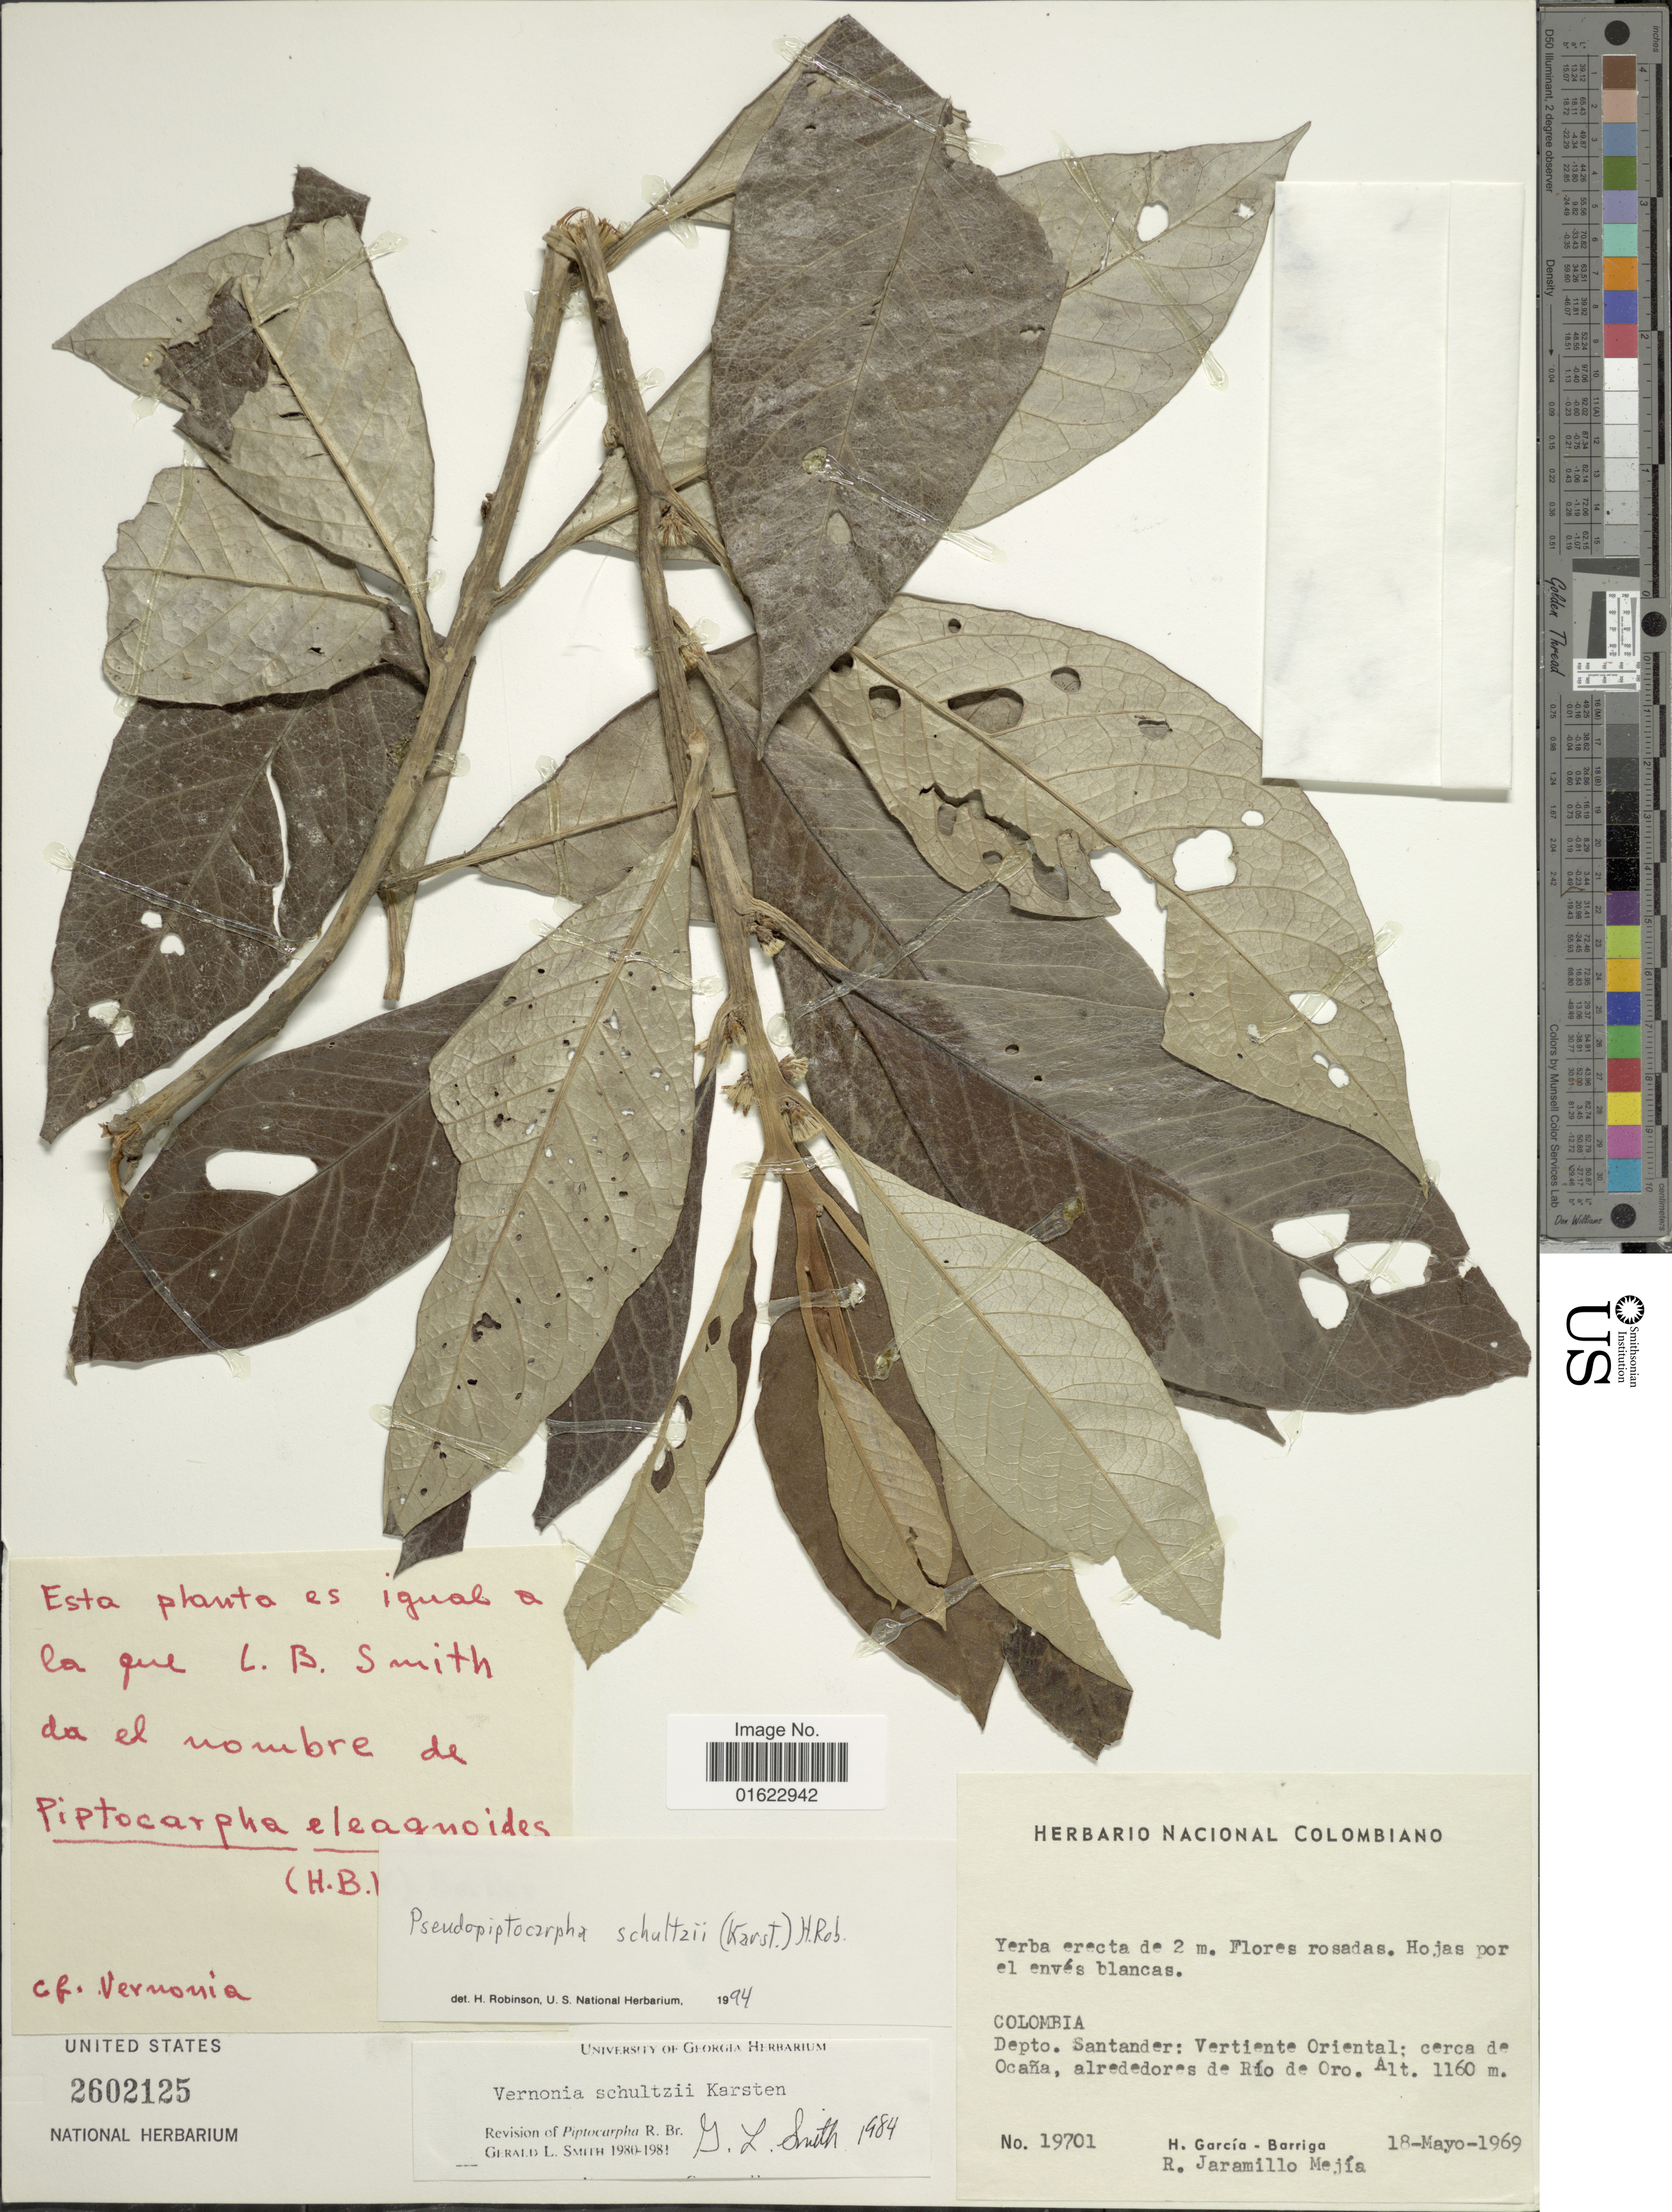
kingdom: Plantae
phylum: Tracheophyta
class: Magnoliopsida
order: Asterales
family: Asteraceae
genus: Pseudopiptocarpha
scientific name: Pseudopiptocarpha schultzii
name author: (H. Karst. ex Sch. Bip.) H. Rob.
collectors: H. García Barriga & R. Mejia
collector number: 19701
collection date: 1969-05-18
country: Colombia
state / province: Santander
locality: Colombia. Depto. Santander : Vertiente Oriental: cerca de Ocana, alrededores de Rio de Oro.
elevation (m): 1160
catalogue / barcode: US 2602125